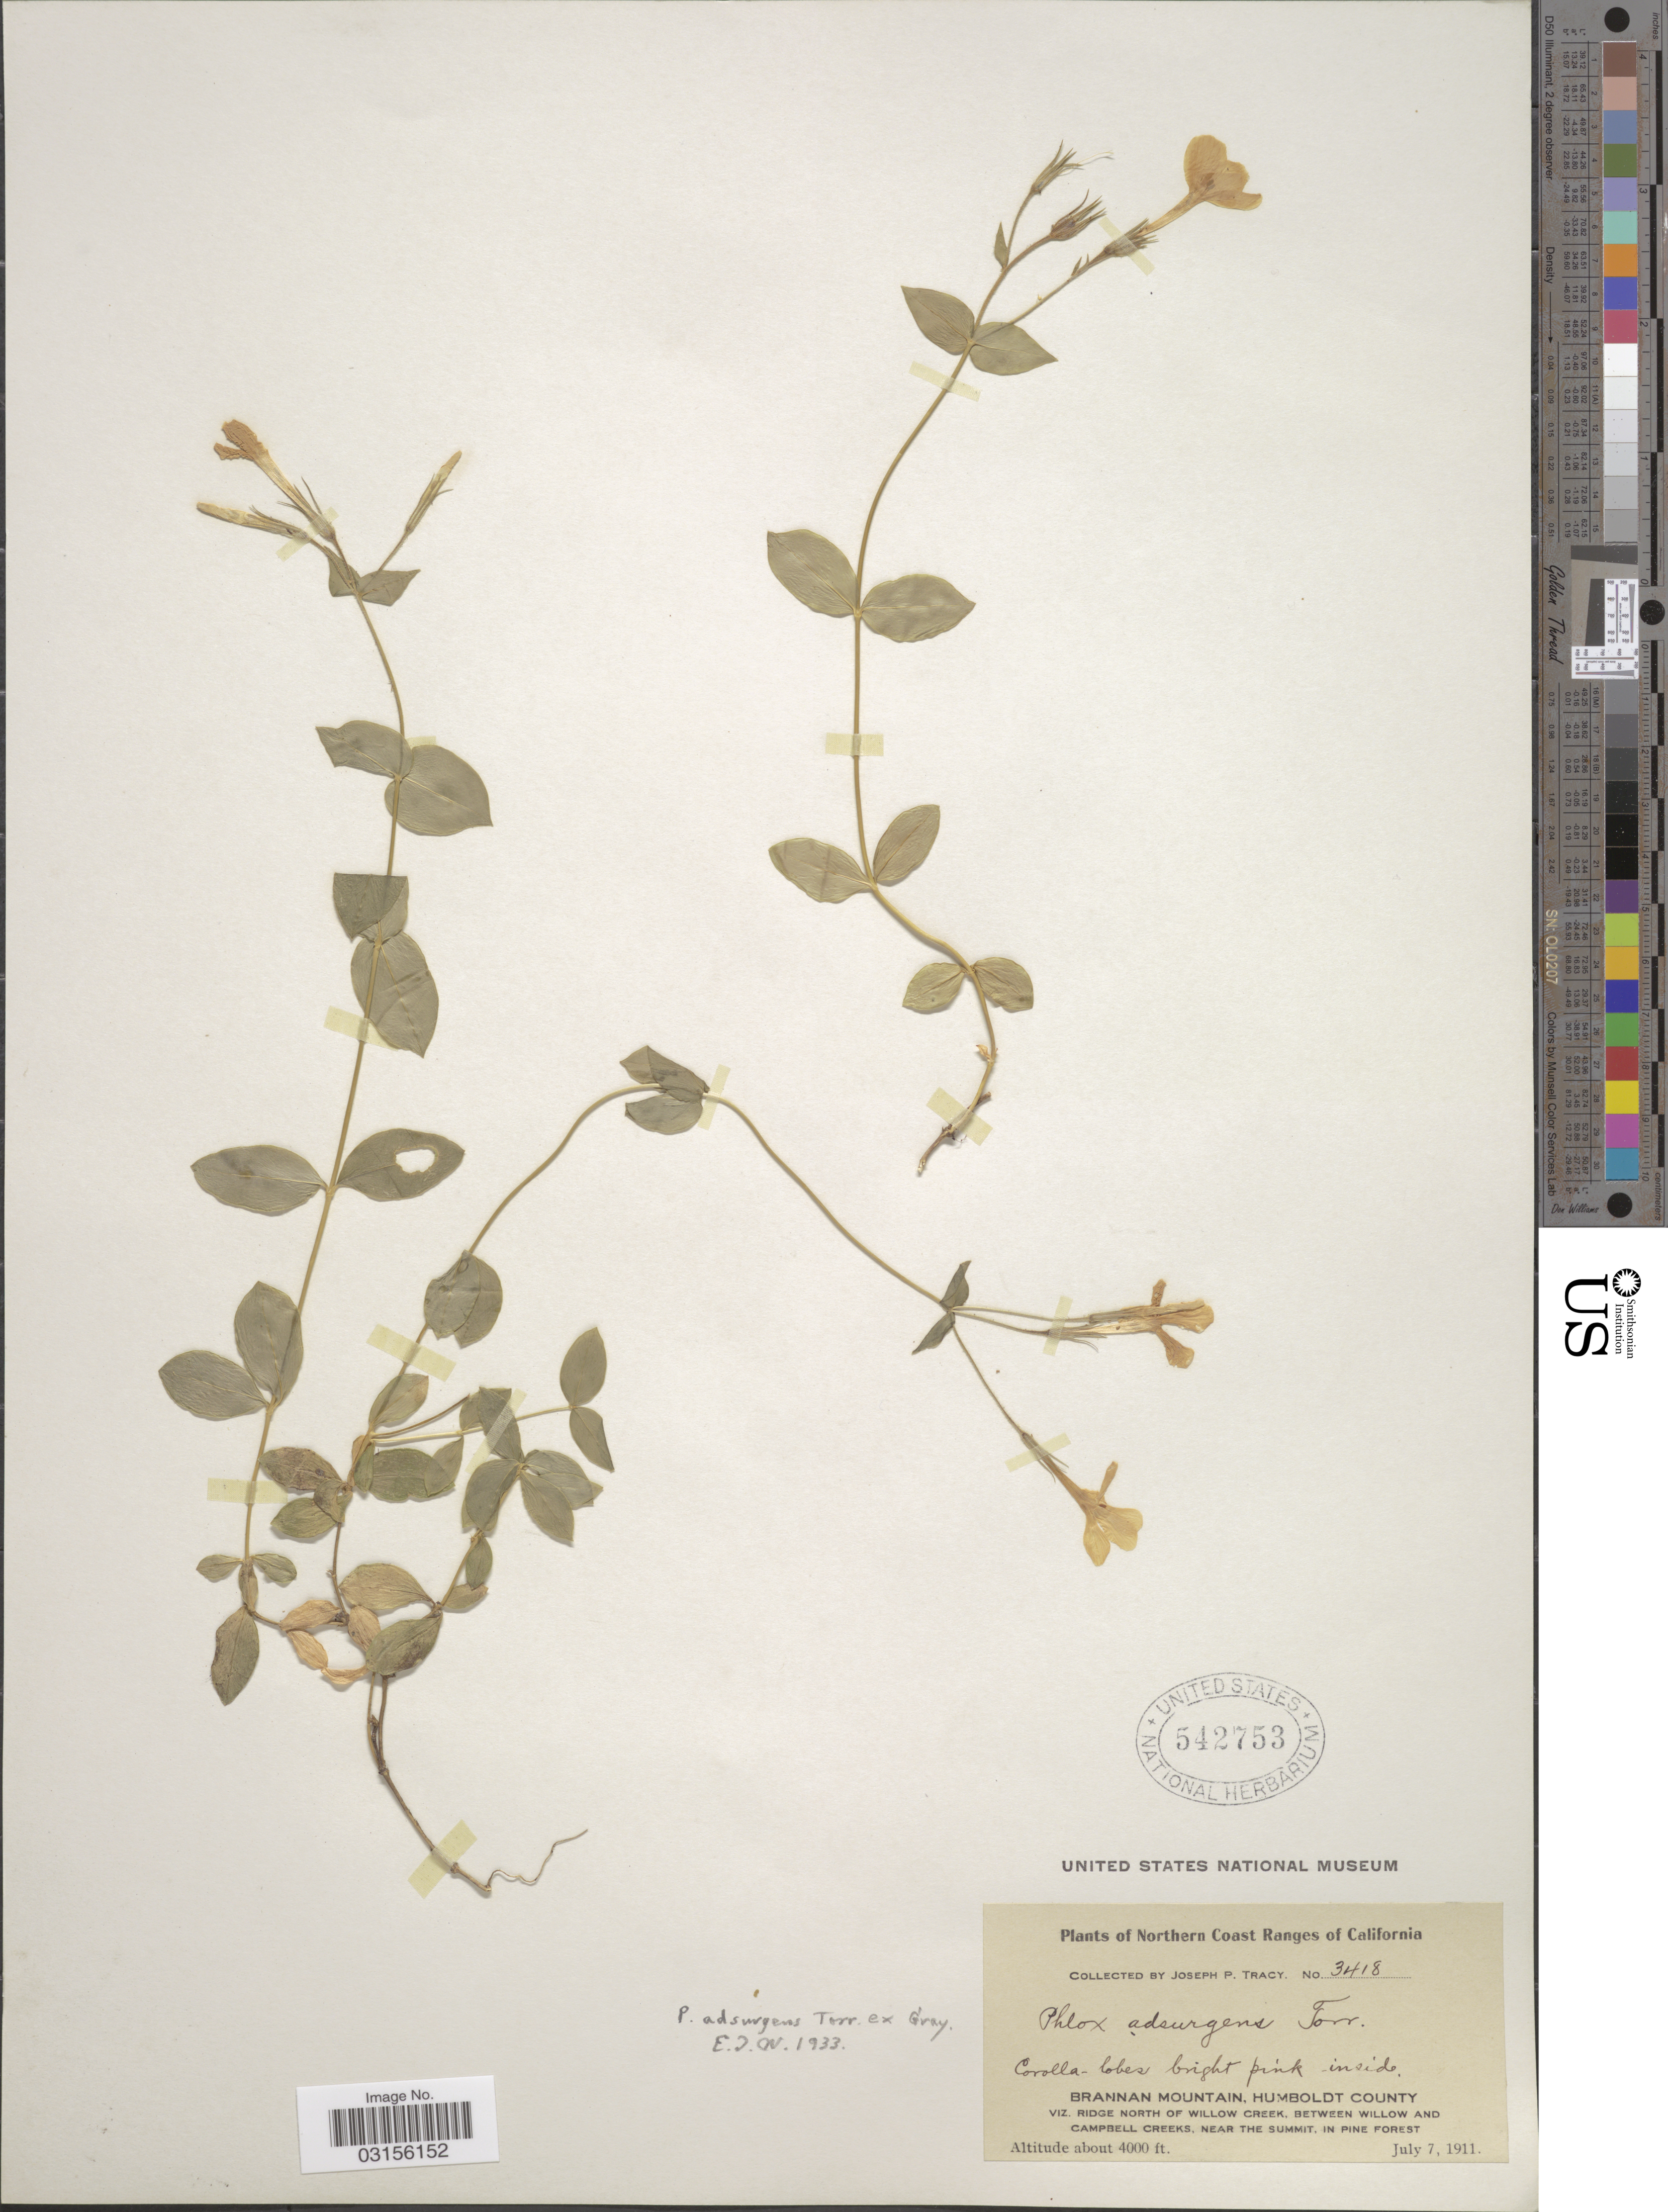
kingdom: Plantae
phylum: Tracheophyta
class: Magnoliopsida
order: Ericales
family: Polemoniaceae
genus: Phlox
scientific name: Phlox adsurgens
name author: Torr. ex A. Gray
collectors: J. Tracy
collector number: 3418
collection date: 1911-07-07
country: United States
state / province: California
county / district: Humboldt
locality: Northern Coast Ranges of California. Brannan Mountain, Humboldt County. Viz. Ridge north of Willow Creek, between Willow and Campbell Creeks, near the summit.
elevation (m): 1219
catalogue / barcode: US 542753